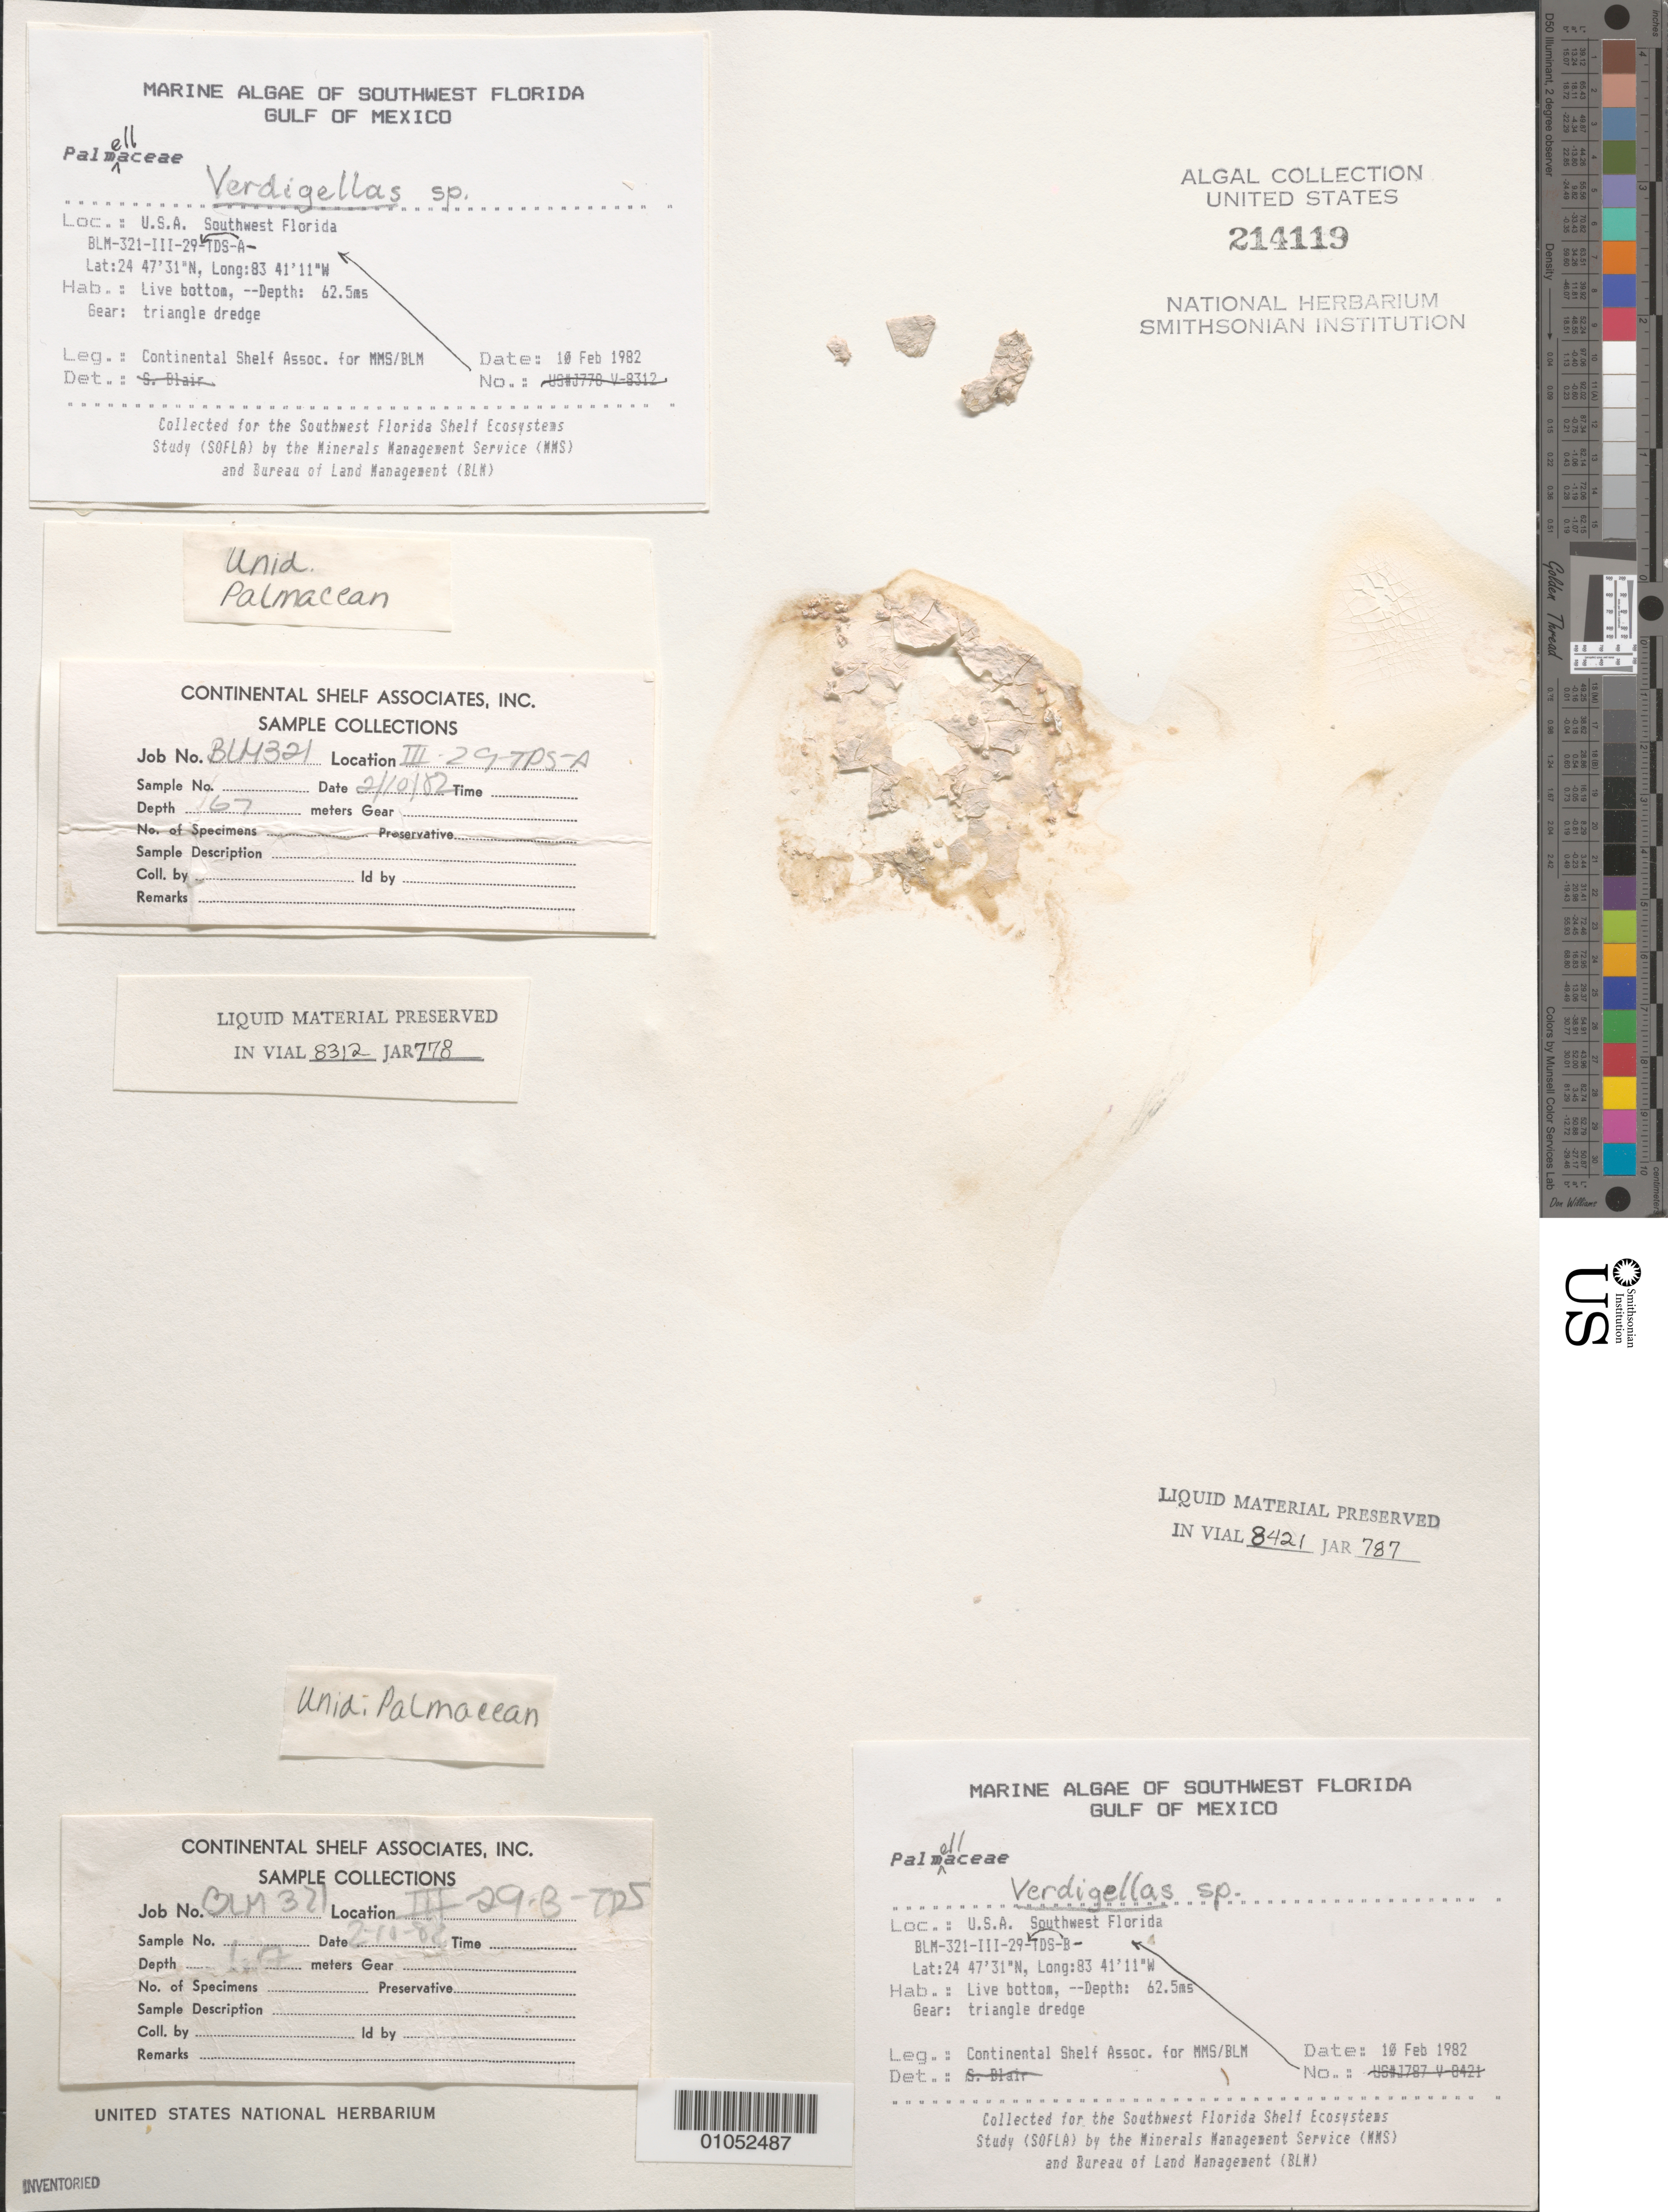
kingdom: Plantae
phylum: Chlorophyta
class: Prasinophyceae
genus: Verdigellas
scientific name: Verdigellas sp.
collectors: Continental Shelf Associates for the MMS/BLM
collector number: BLM-321-III-29-A-TDS & BLM-321-III-29-B-TDS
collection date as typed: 10 Feb 1982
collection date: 1982-02-10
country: United States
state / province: Florida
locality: Gulf of Mexico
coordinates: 24 47'31"N, 83 41'11"W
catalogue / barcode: US 214119